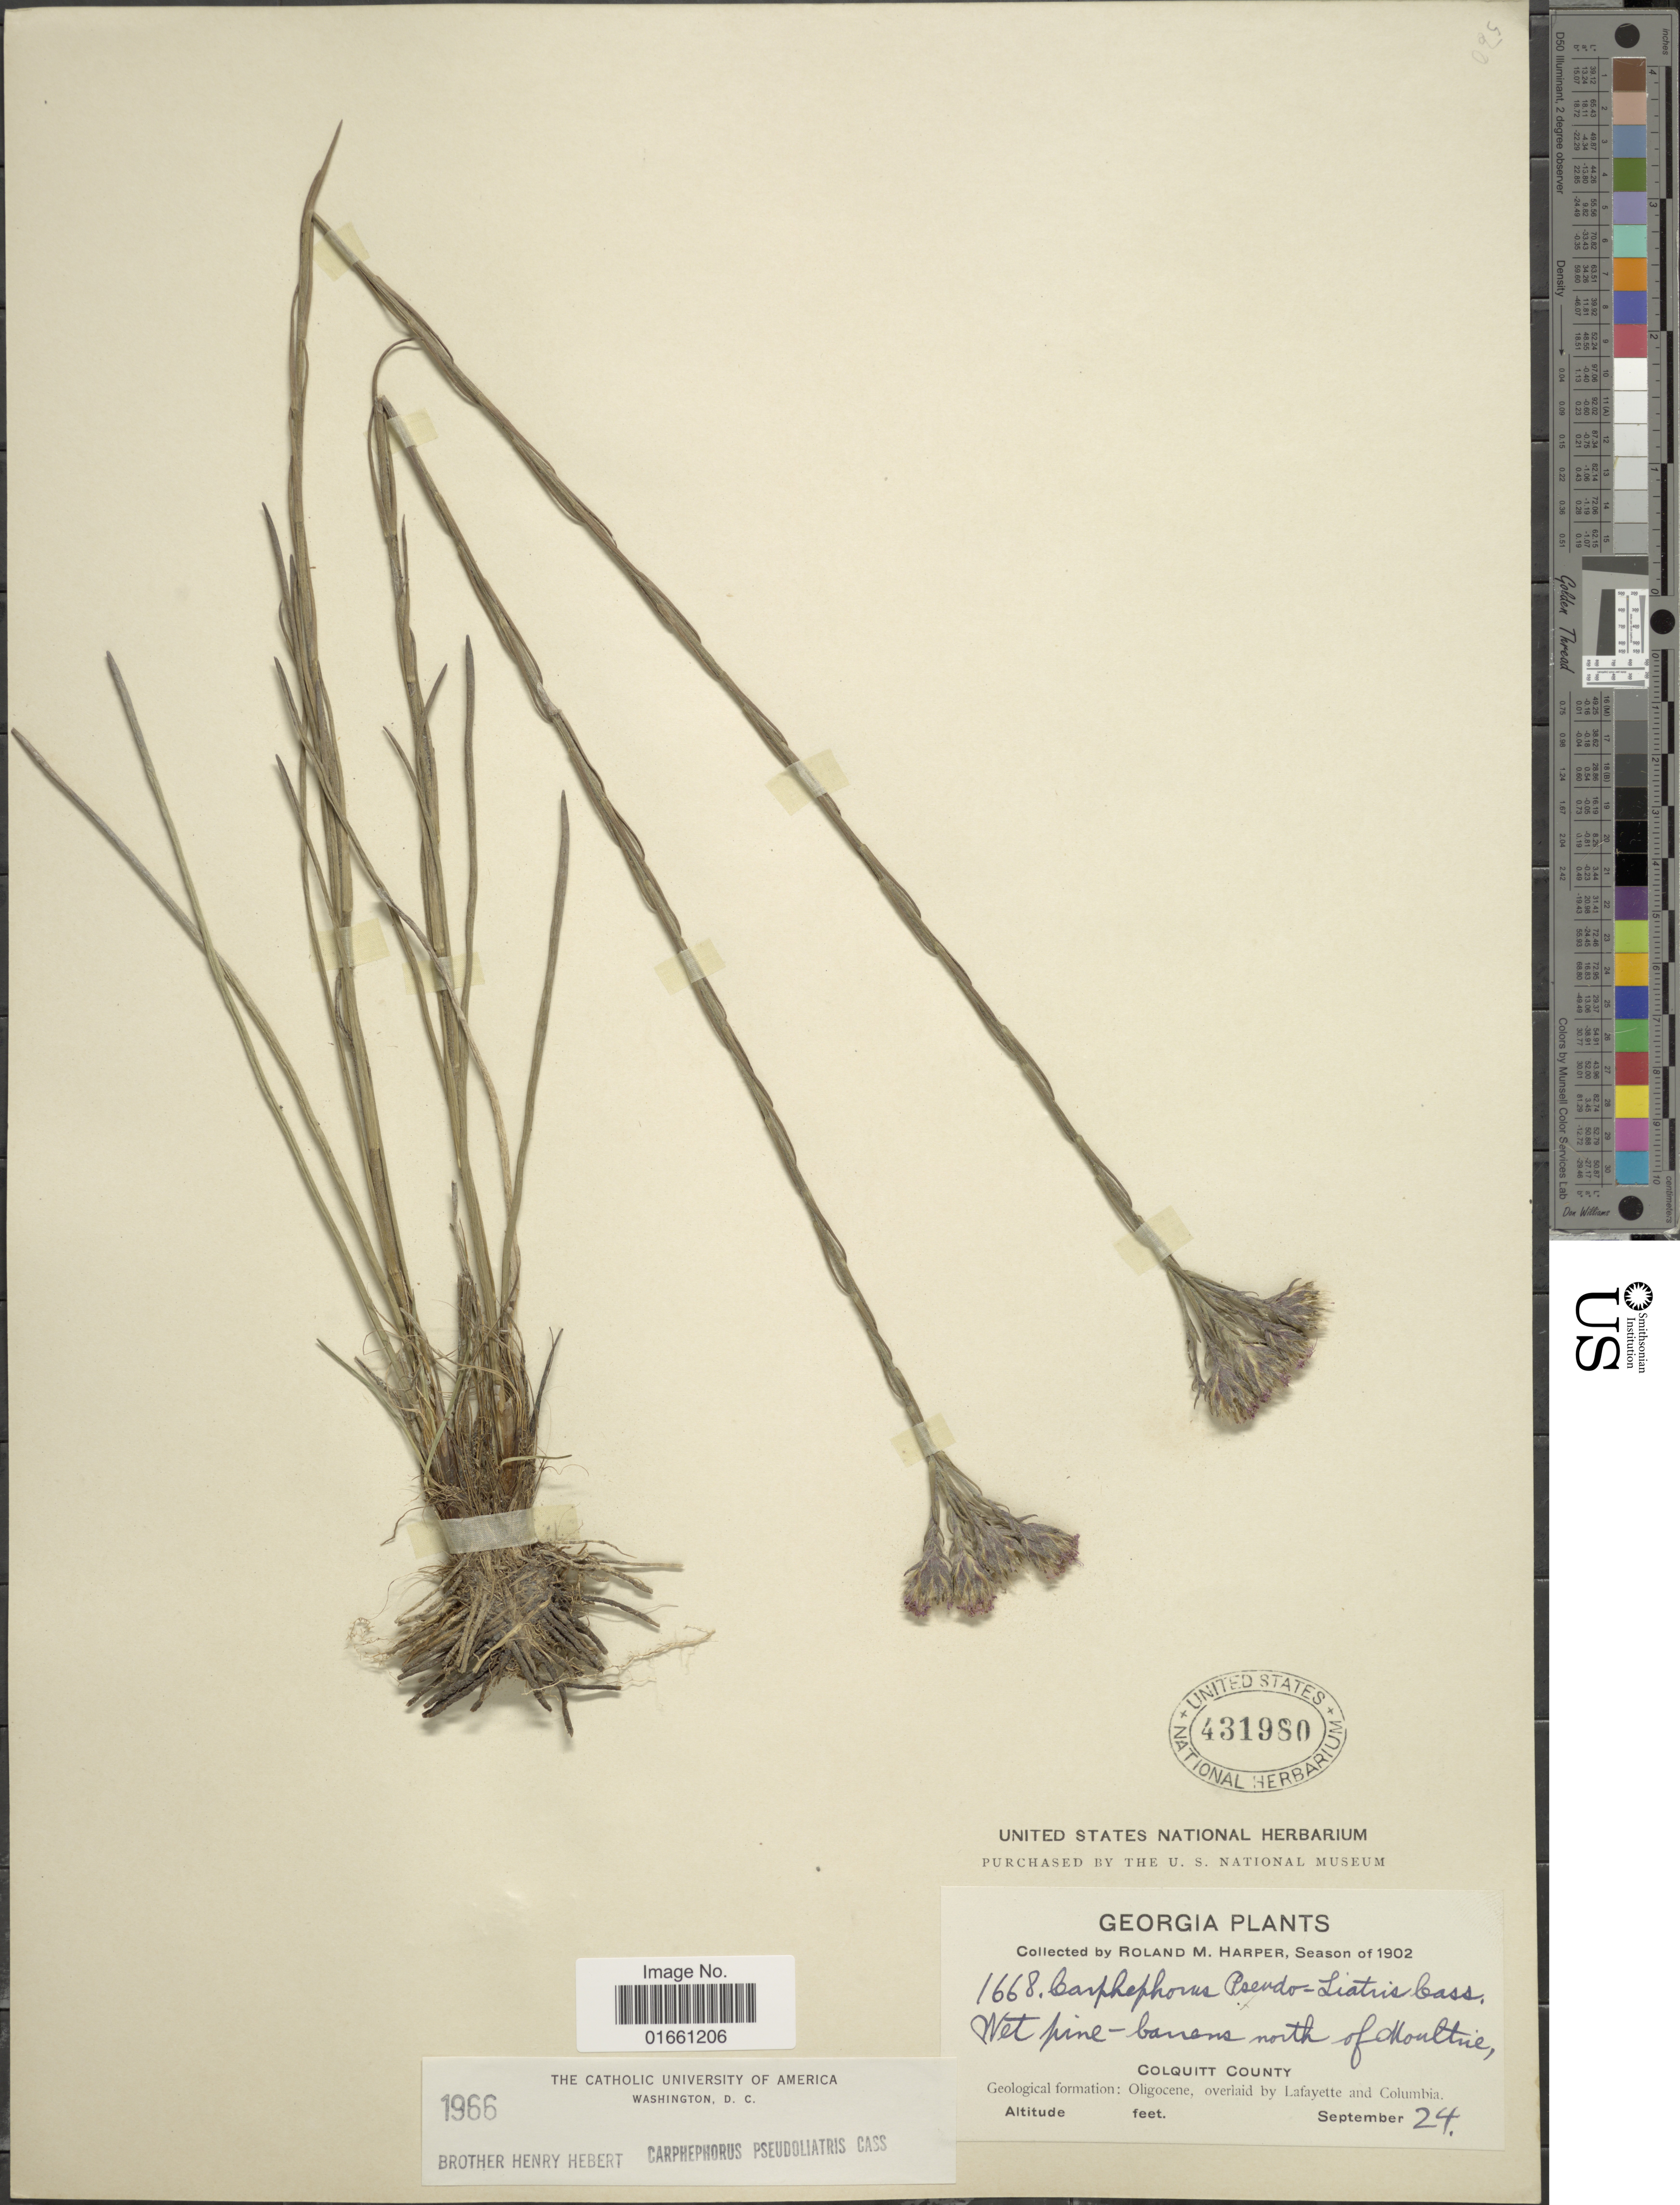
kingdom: Plantae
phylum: Tracheophyta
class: Magnoliopsida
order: Asterales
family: Asteraceae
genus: Carphephorus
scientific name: Carphephorus pseudoliatris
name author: Cass.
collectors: R. M. Harper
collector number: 1668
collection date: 1902-09-24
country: United States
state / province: Georgia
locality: Wet Pine - Barrens north of Mountine, Colquitt County, Geoligical formation: Oligocene, overlaid by Lafayette and Columbia.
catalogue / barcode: US 431980